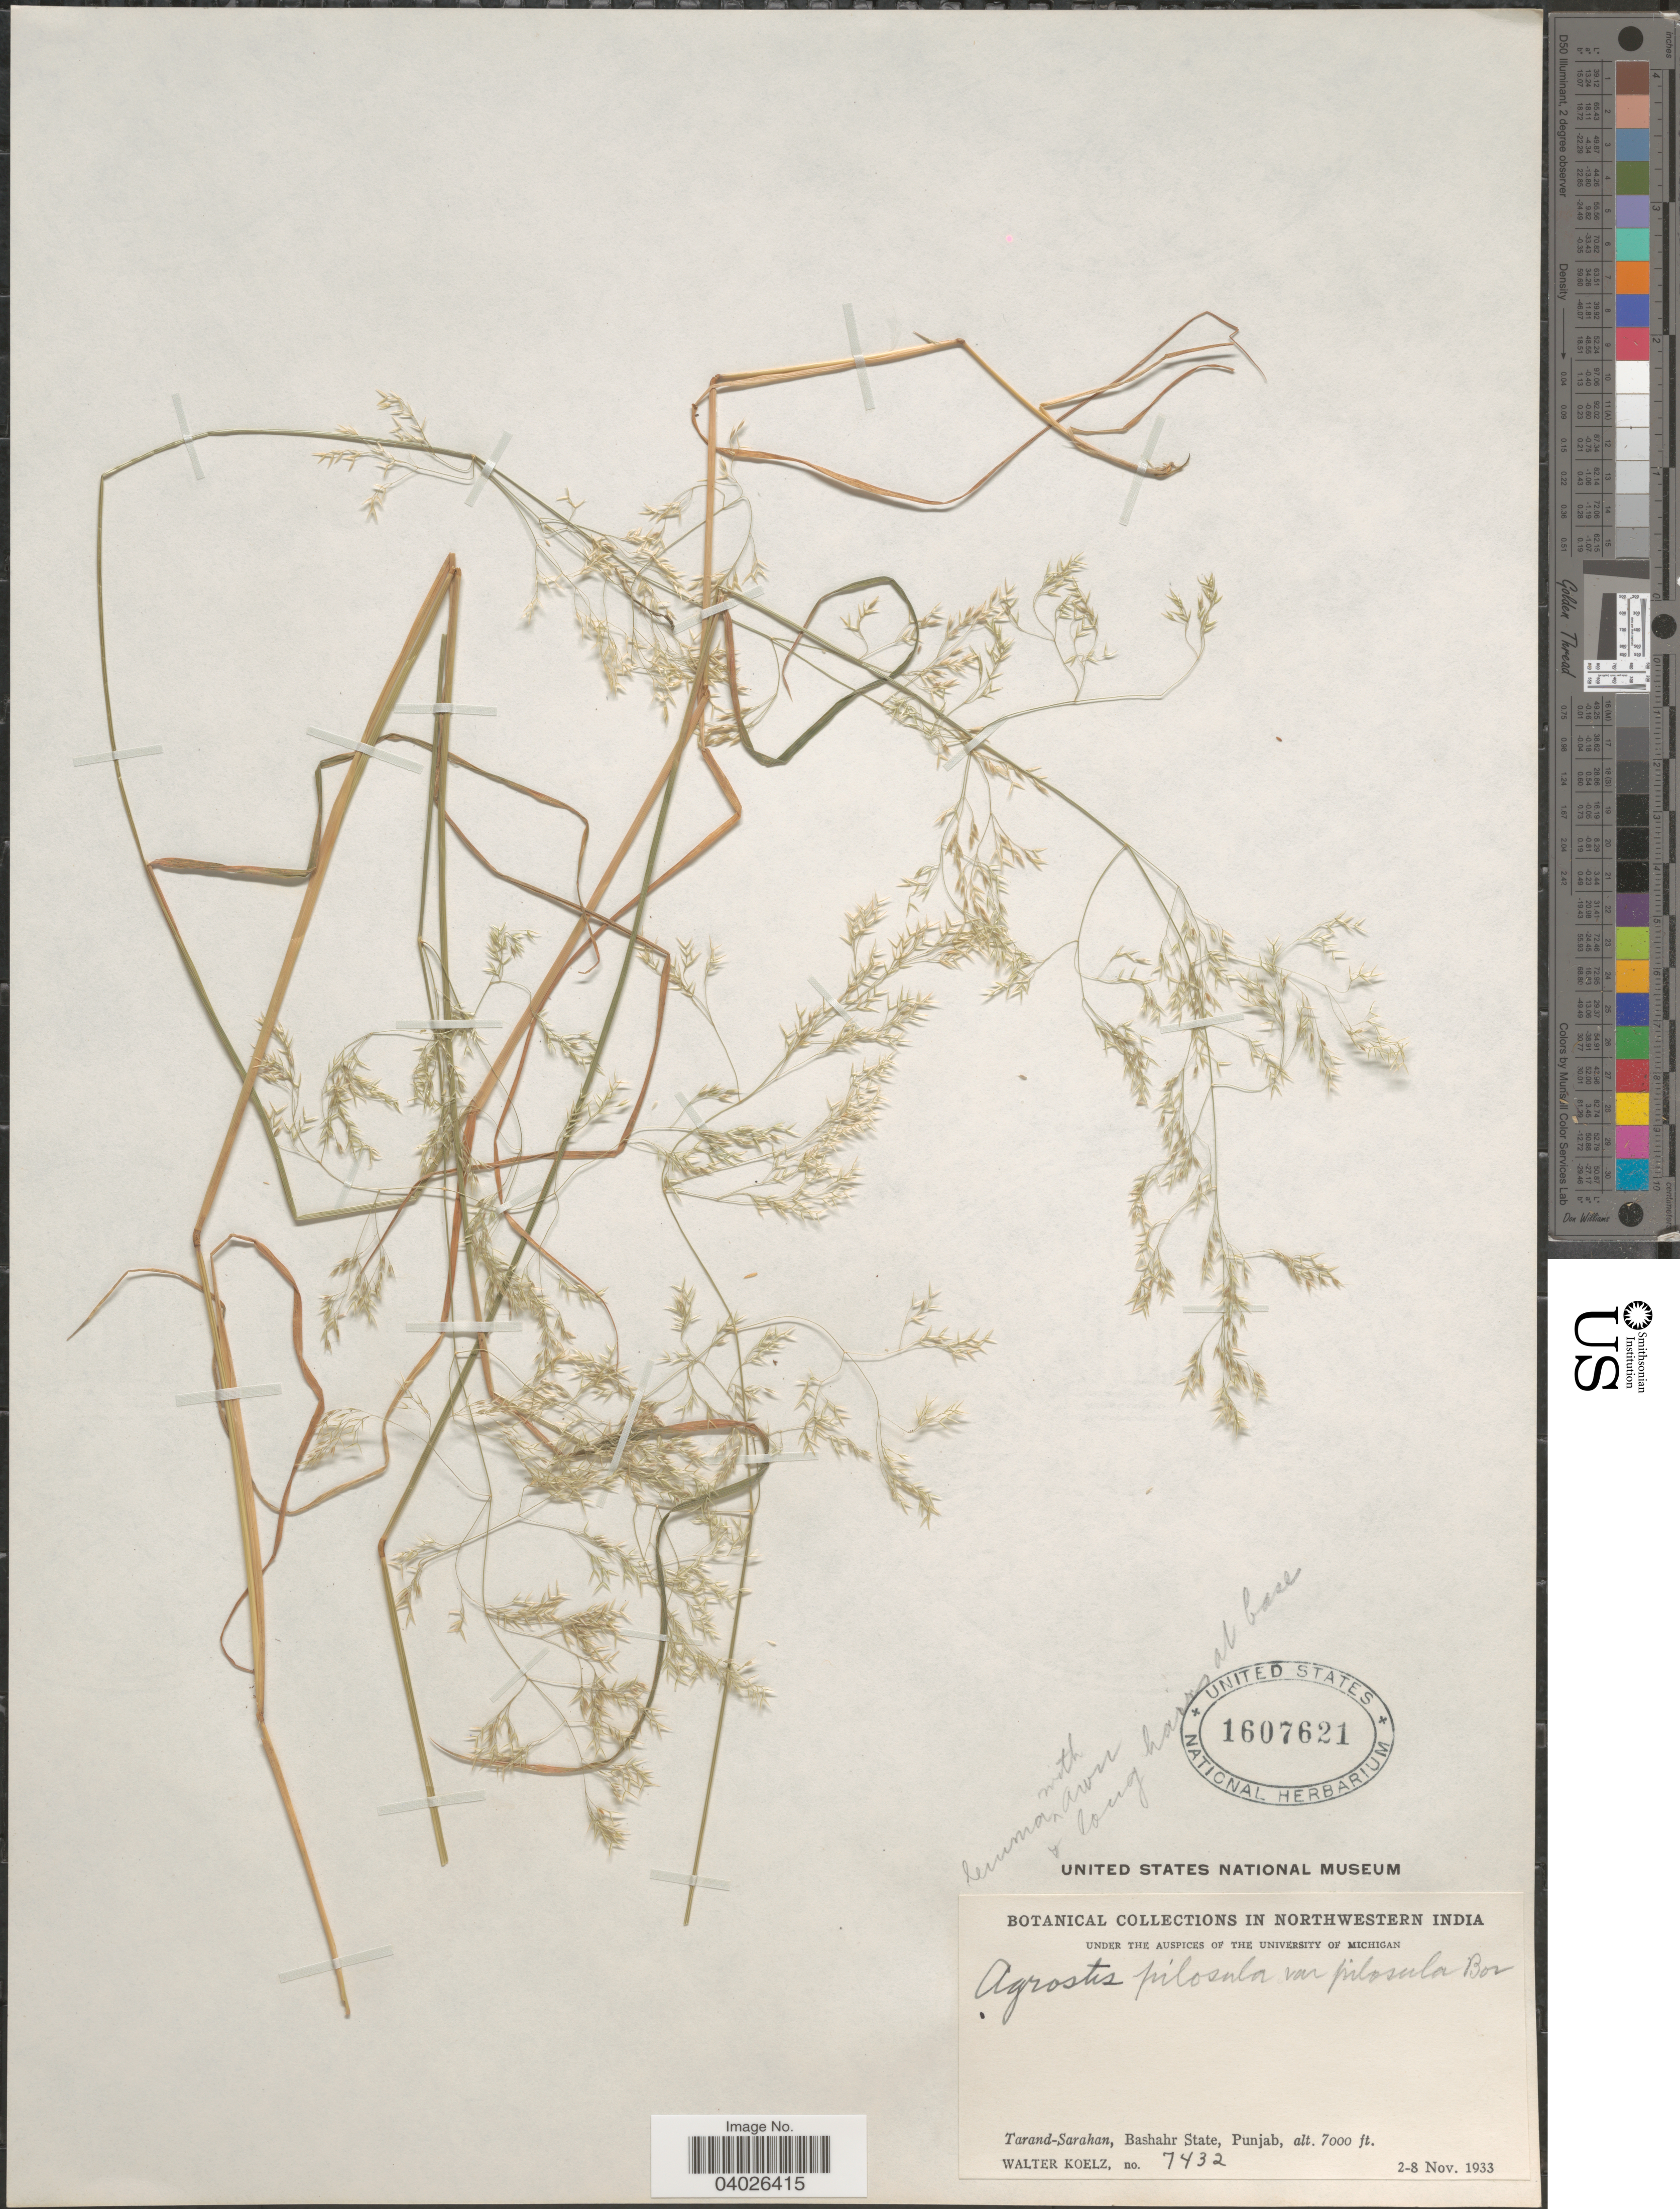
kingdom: Plantae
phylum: Tracheophyta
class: Liliopsida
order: Poales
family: Poaceae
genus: Agrostis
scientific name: Agrostis pilosula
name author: Trin.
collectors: W. N. Koelz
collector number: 7432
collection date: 1933-11-02/1933-11-08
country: India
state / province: Punjab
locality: In Northwestern India. Tarand-Sarahan, Bashahr State.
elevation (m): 2134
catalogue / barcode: US 1607621